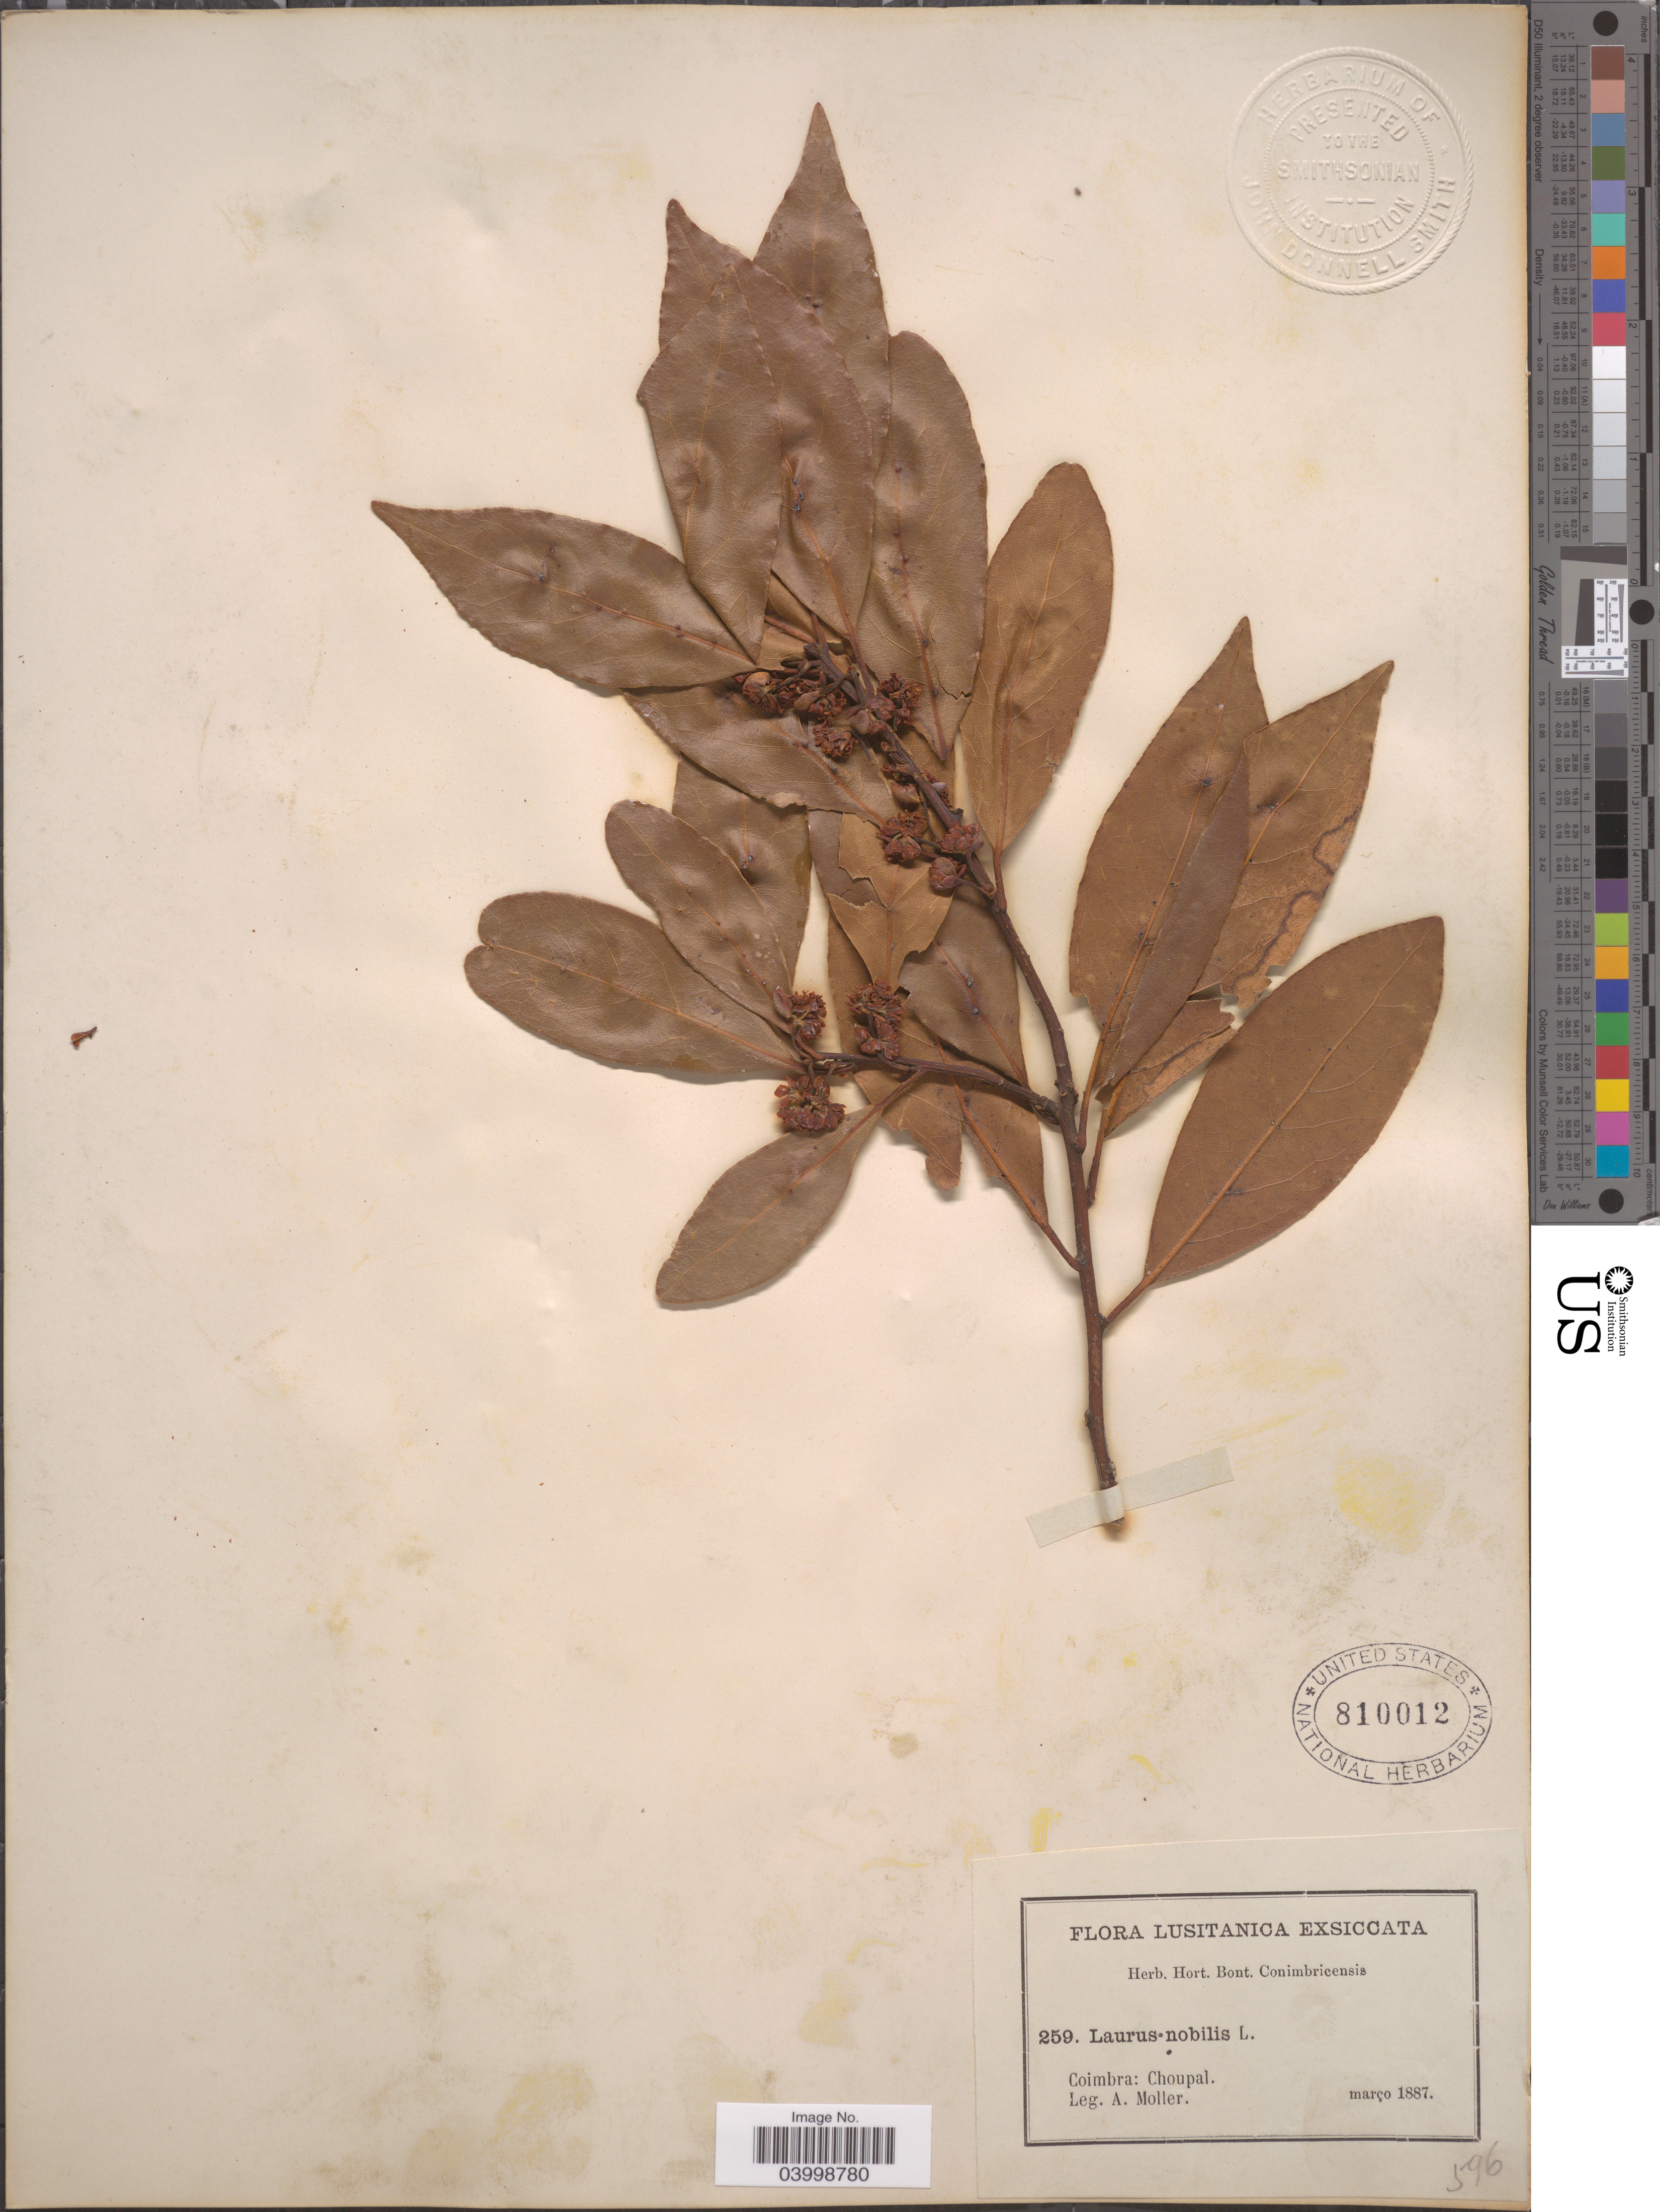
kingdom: Plantae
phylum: Tracheophyta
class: Magnoliopsida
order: Laurales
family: Lauraceae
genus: Laurus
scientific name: Laurus nobilis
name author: L.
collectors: A. Moller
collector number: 259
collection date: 1887-03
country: Portugal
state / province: Coimbra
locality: Lusitanica. Choupal.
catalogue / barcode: US 810012